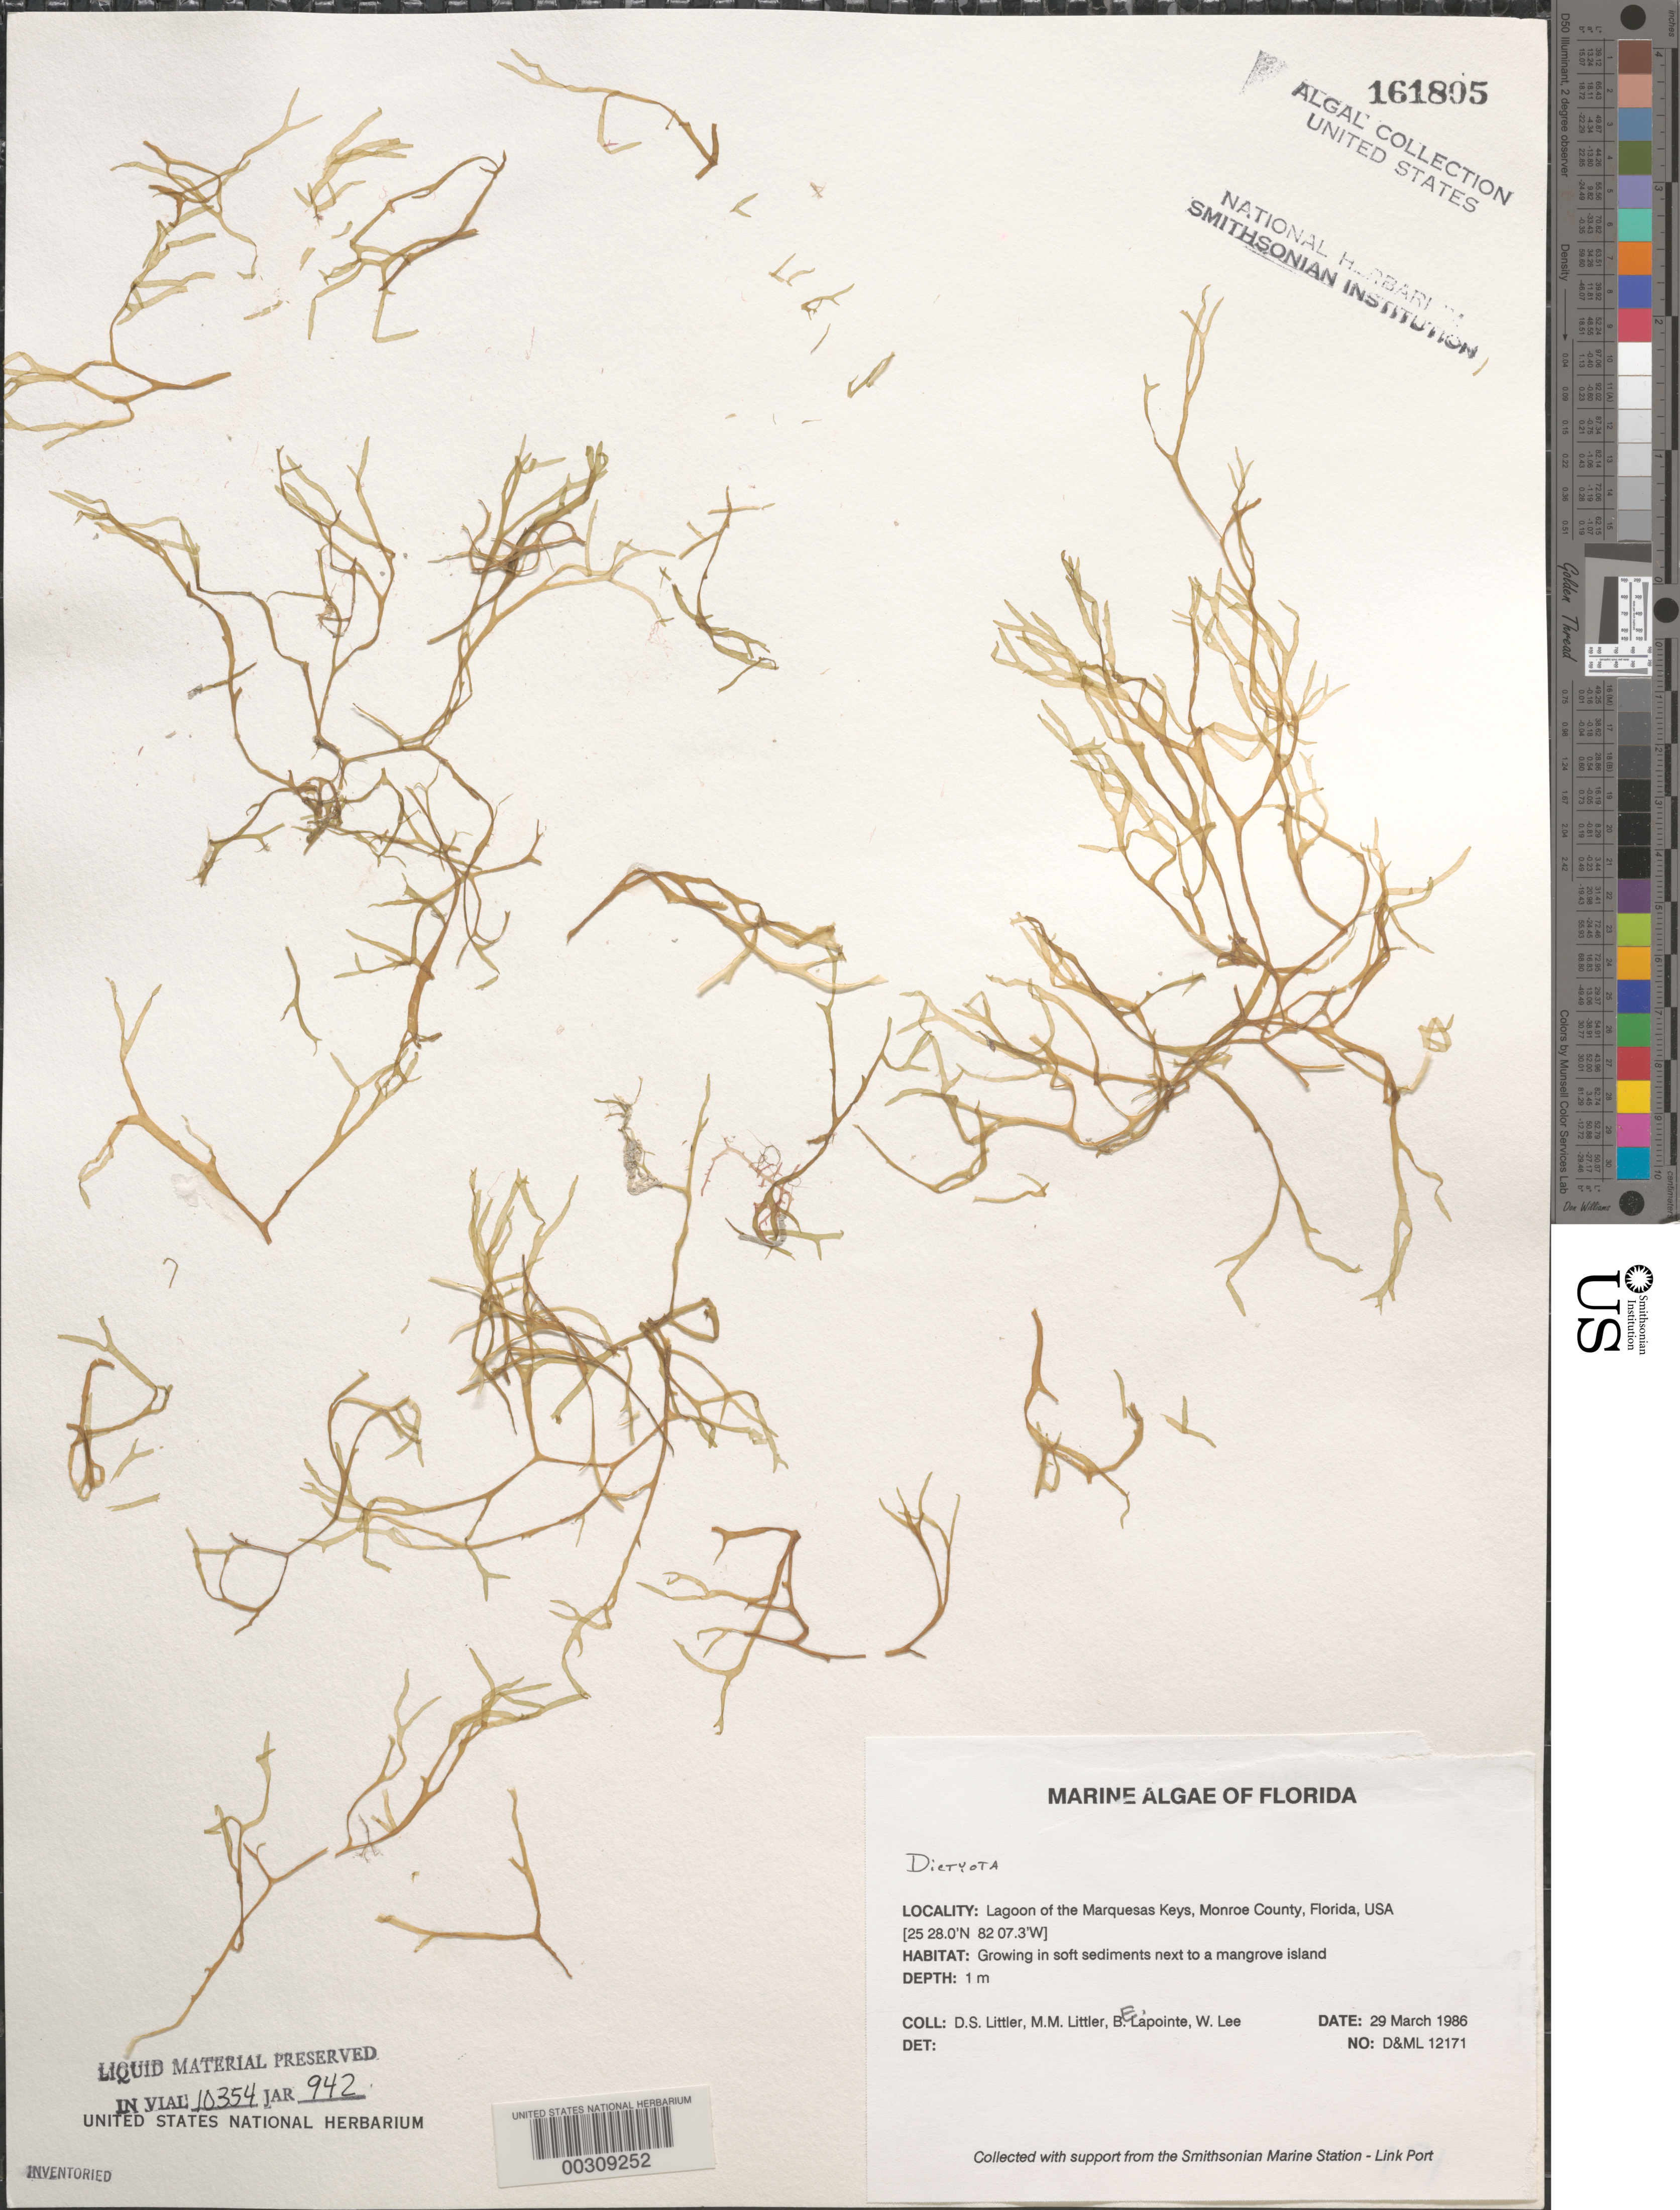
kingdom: Chromista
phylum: Ochrophyta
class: Phaeophyceae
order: Dictyotales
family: Dictyotaceae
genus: Dictyota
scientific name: Dictyota sp.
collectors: D. S. Littler, M. M. Littler, B. Lapointe & W. Lee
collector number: D&ML 12171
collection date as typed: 29 Mar 1986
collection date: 1986-03-29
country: United States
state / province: Florida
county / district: Monroe County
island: Marquesas Keys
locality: Marquesas Keys lagoon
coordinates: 25 28.0' N, 82 07.3' W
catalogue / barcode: US 161805